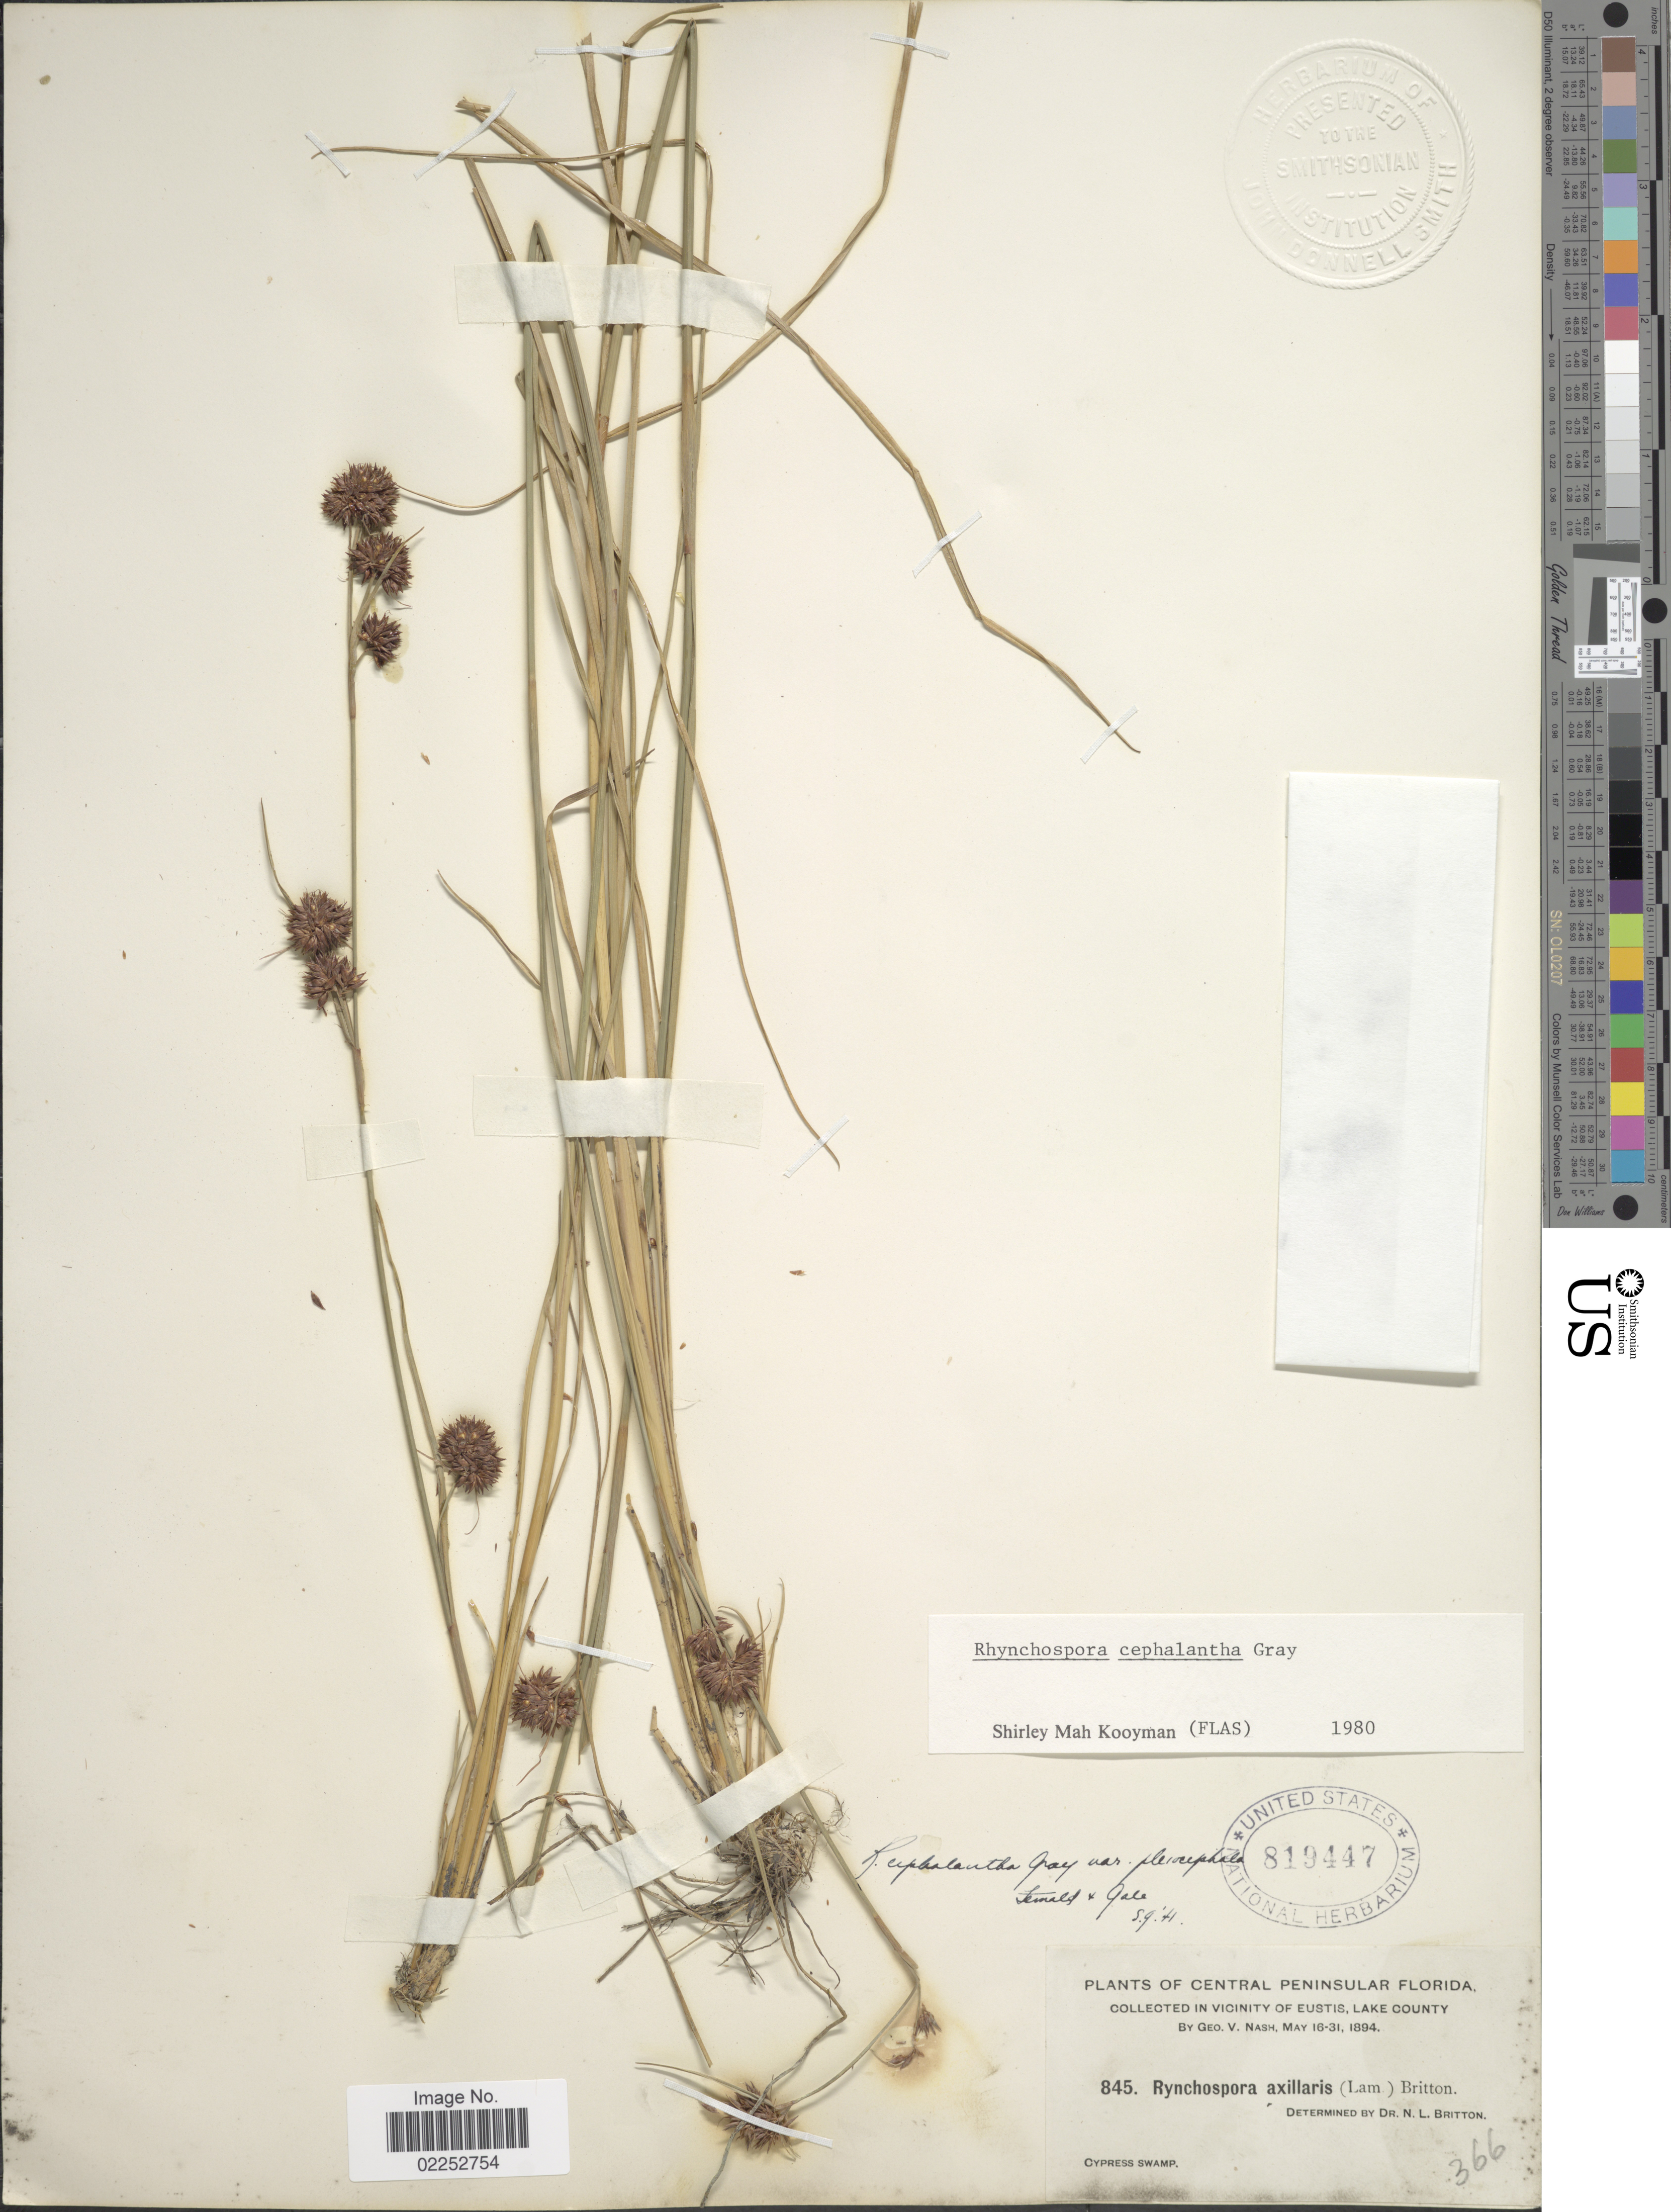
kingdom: Plantae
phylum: Tracheophyta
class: Liliopsida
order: Poales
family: Cyperaceae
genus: Rhynchospora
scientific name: Rhynchospora cephalantha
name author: A. Gray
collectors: G. V. Nash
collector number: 845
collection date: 1894-05-16/1894-05-31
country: United States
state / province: Florida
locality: Central Peninsular Florida. Vicinity of Eustis, Lake County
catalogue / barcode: US 819447